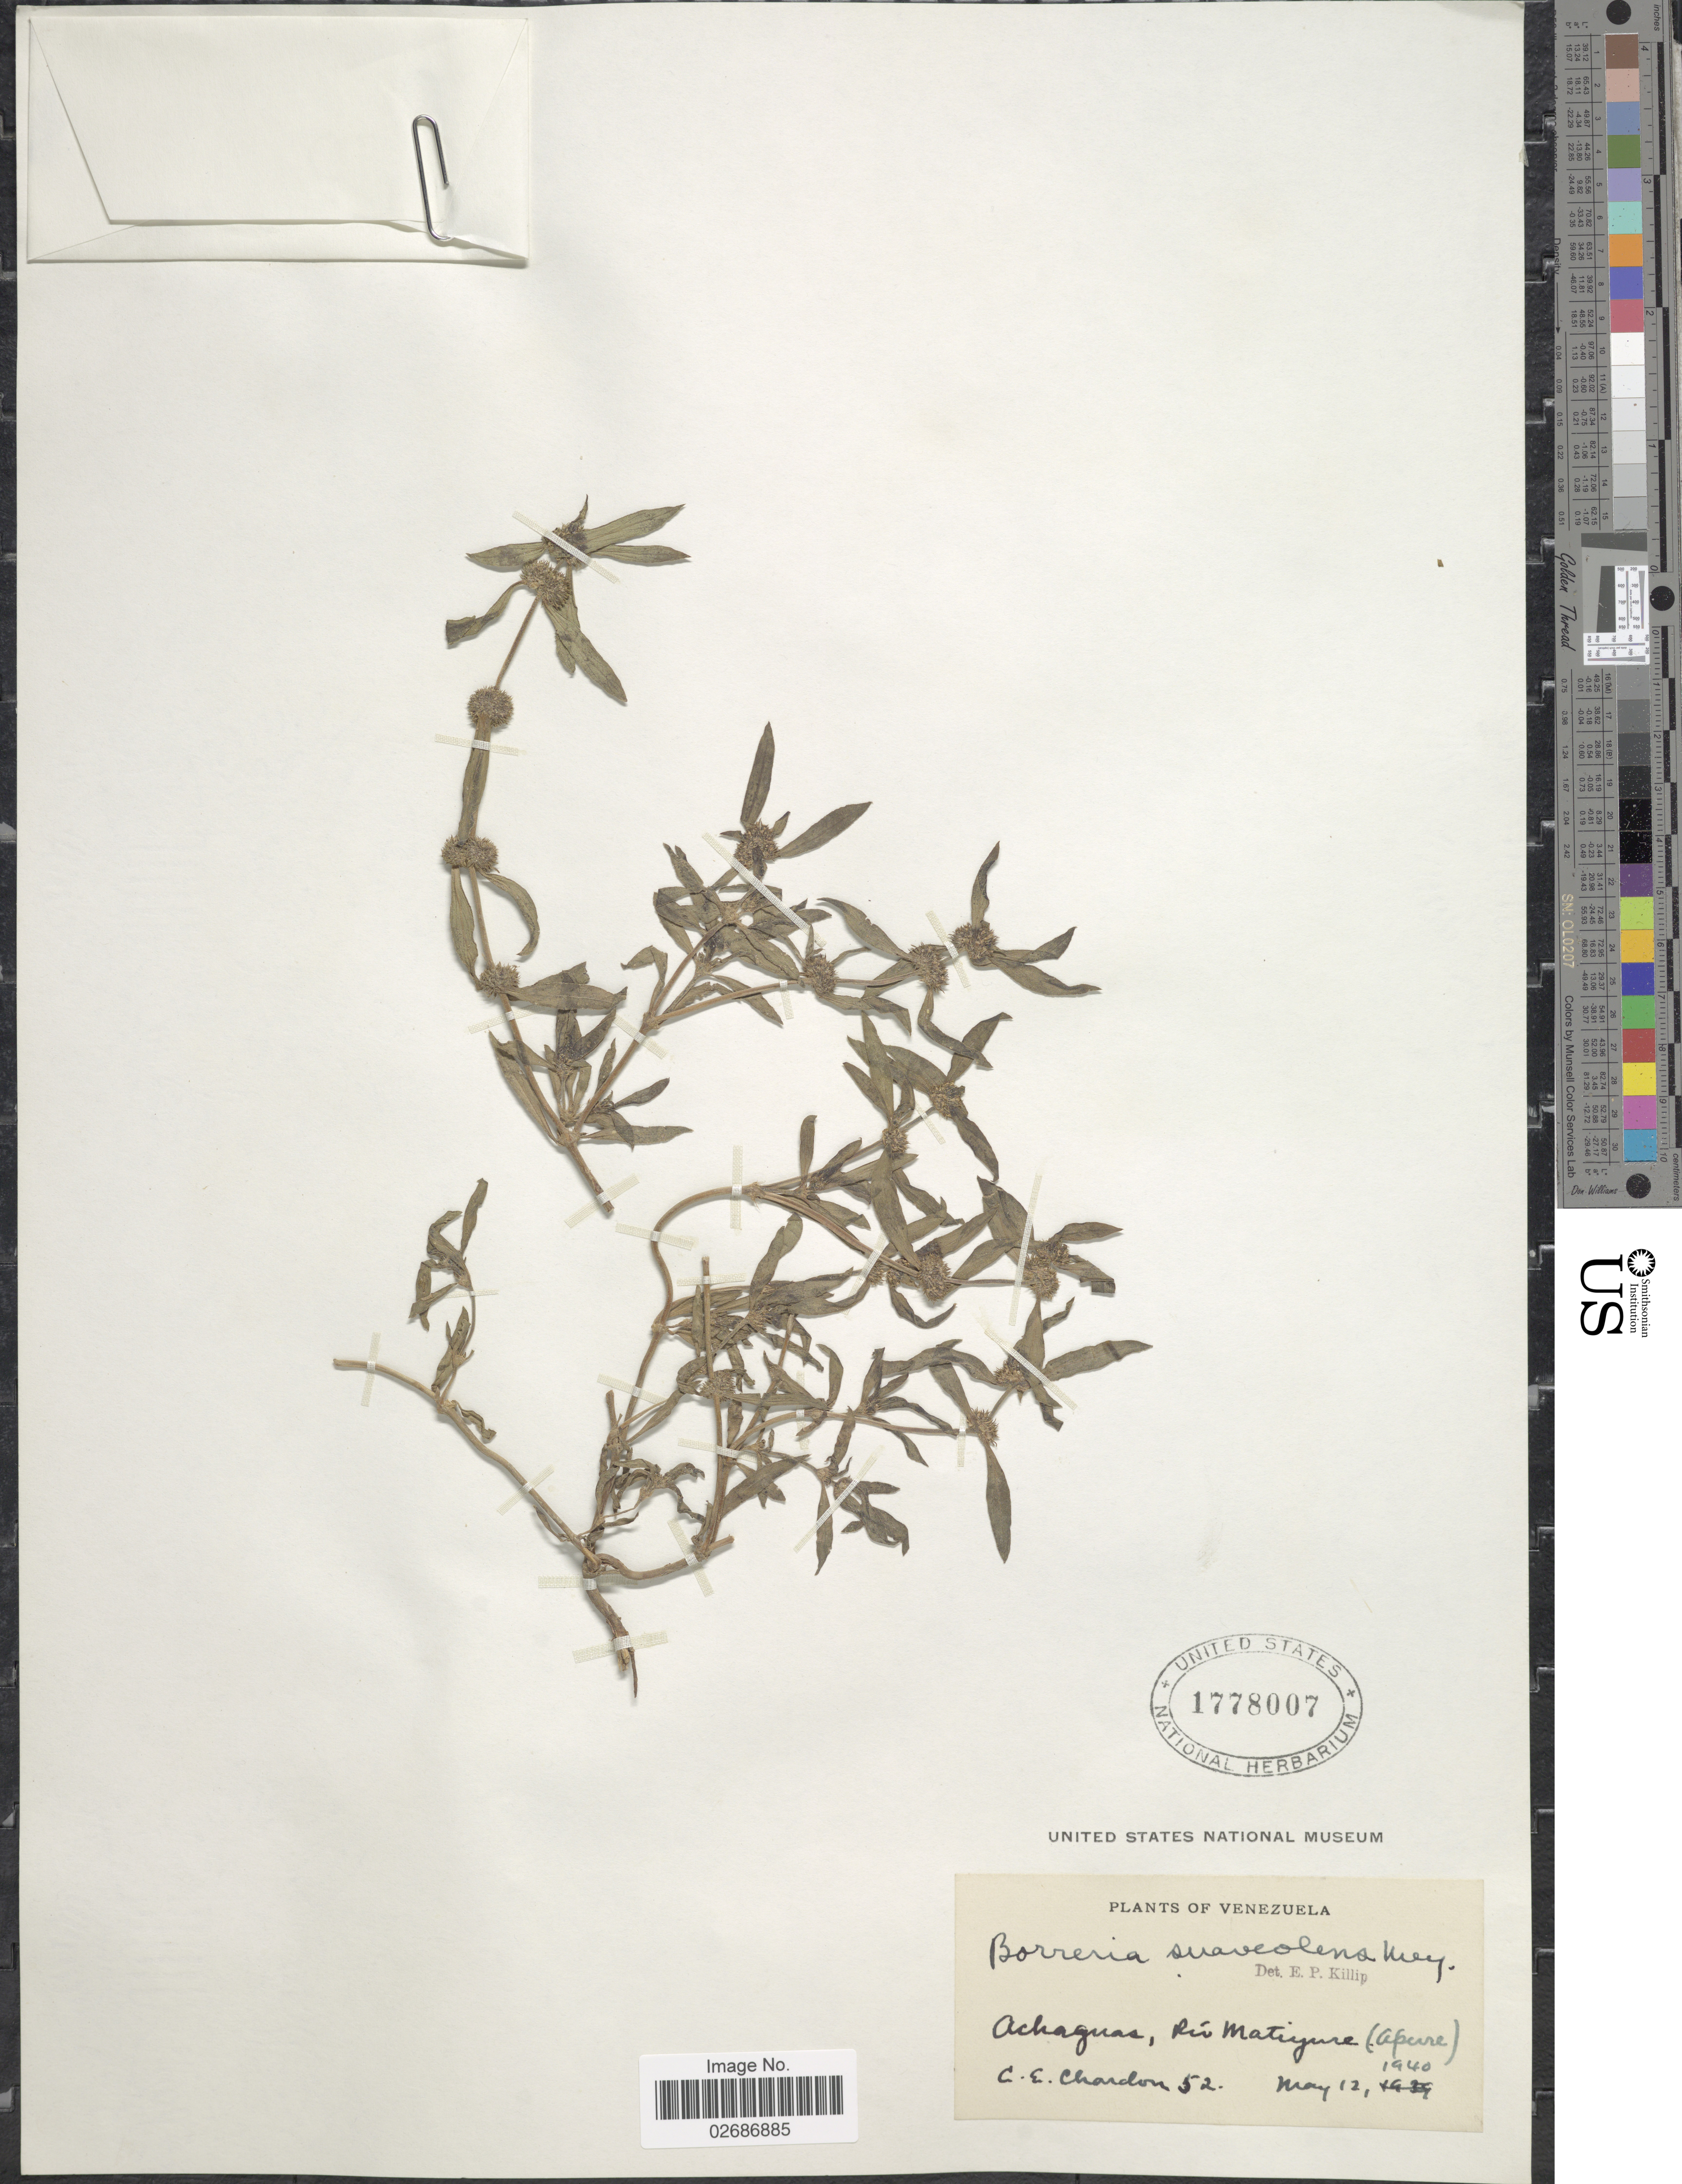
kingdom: Plantae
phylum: Tracheophyta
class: Magnoliopsida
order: Gentianales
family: Rubiaceae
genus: Borreria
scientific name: Borreria suaveolens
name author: G. Mey.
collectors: C. E. Chardón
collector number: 52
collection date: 1940-05-12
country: Venezuela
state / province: Apure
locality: Achaguas, Rio Matiyure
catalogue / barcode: US 1778007